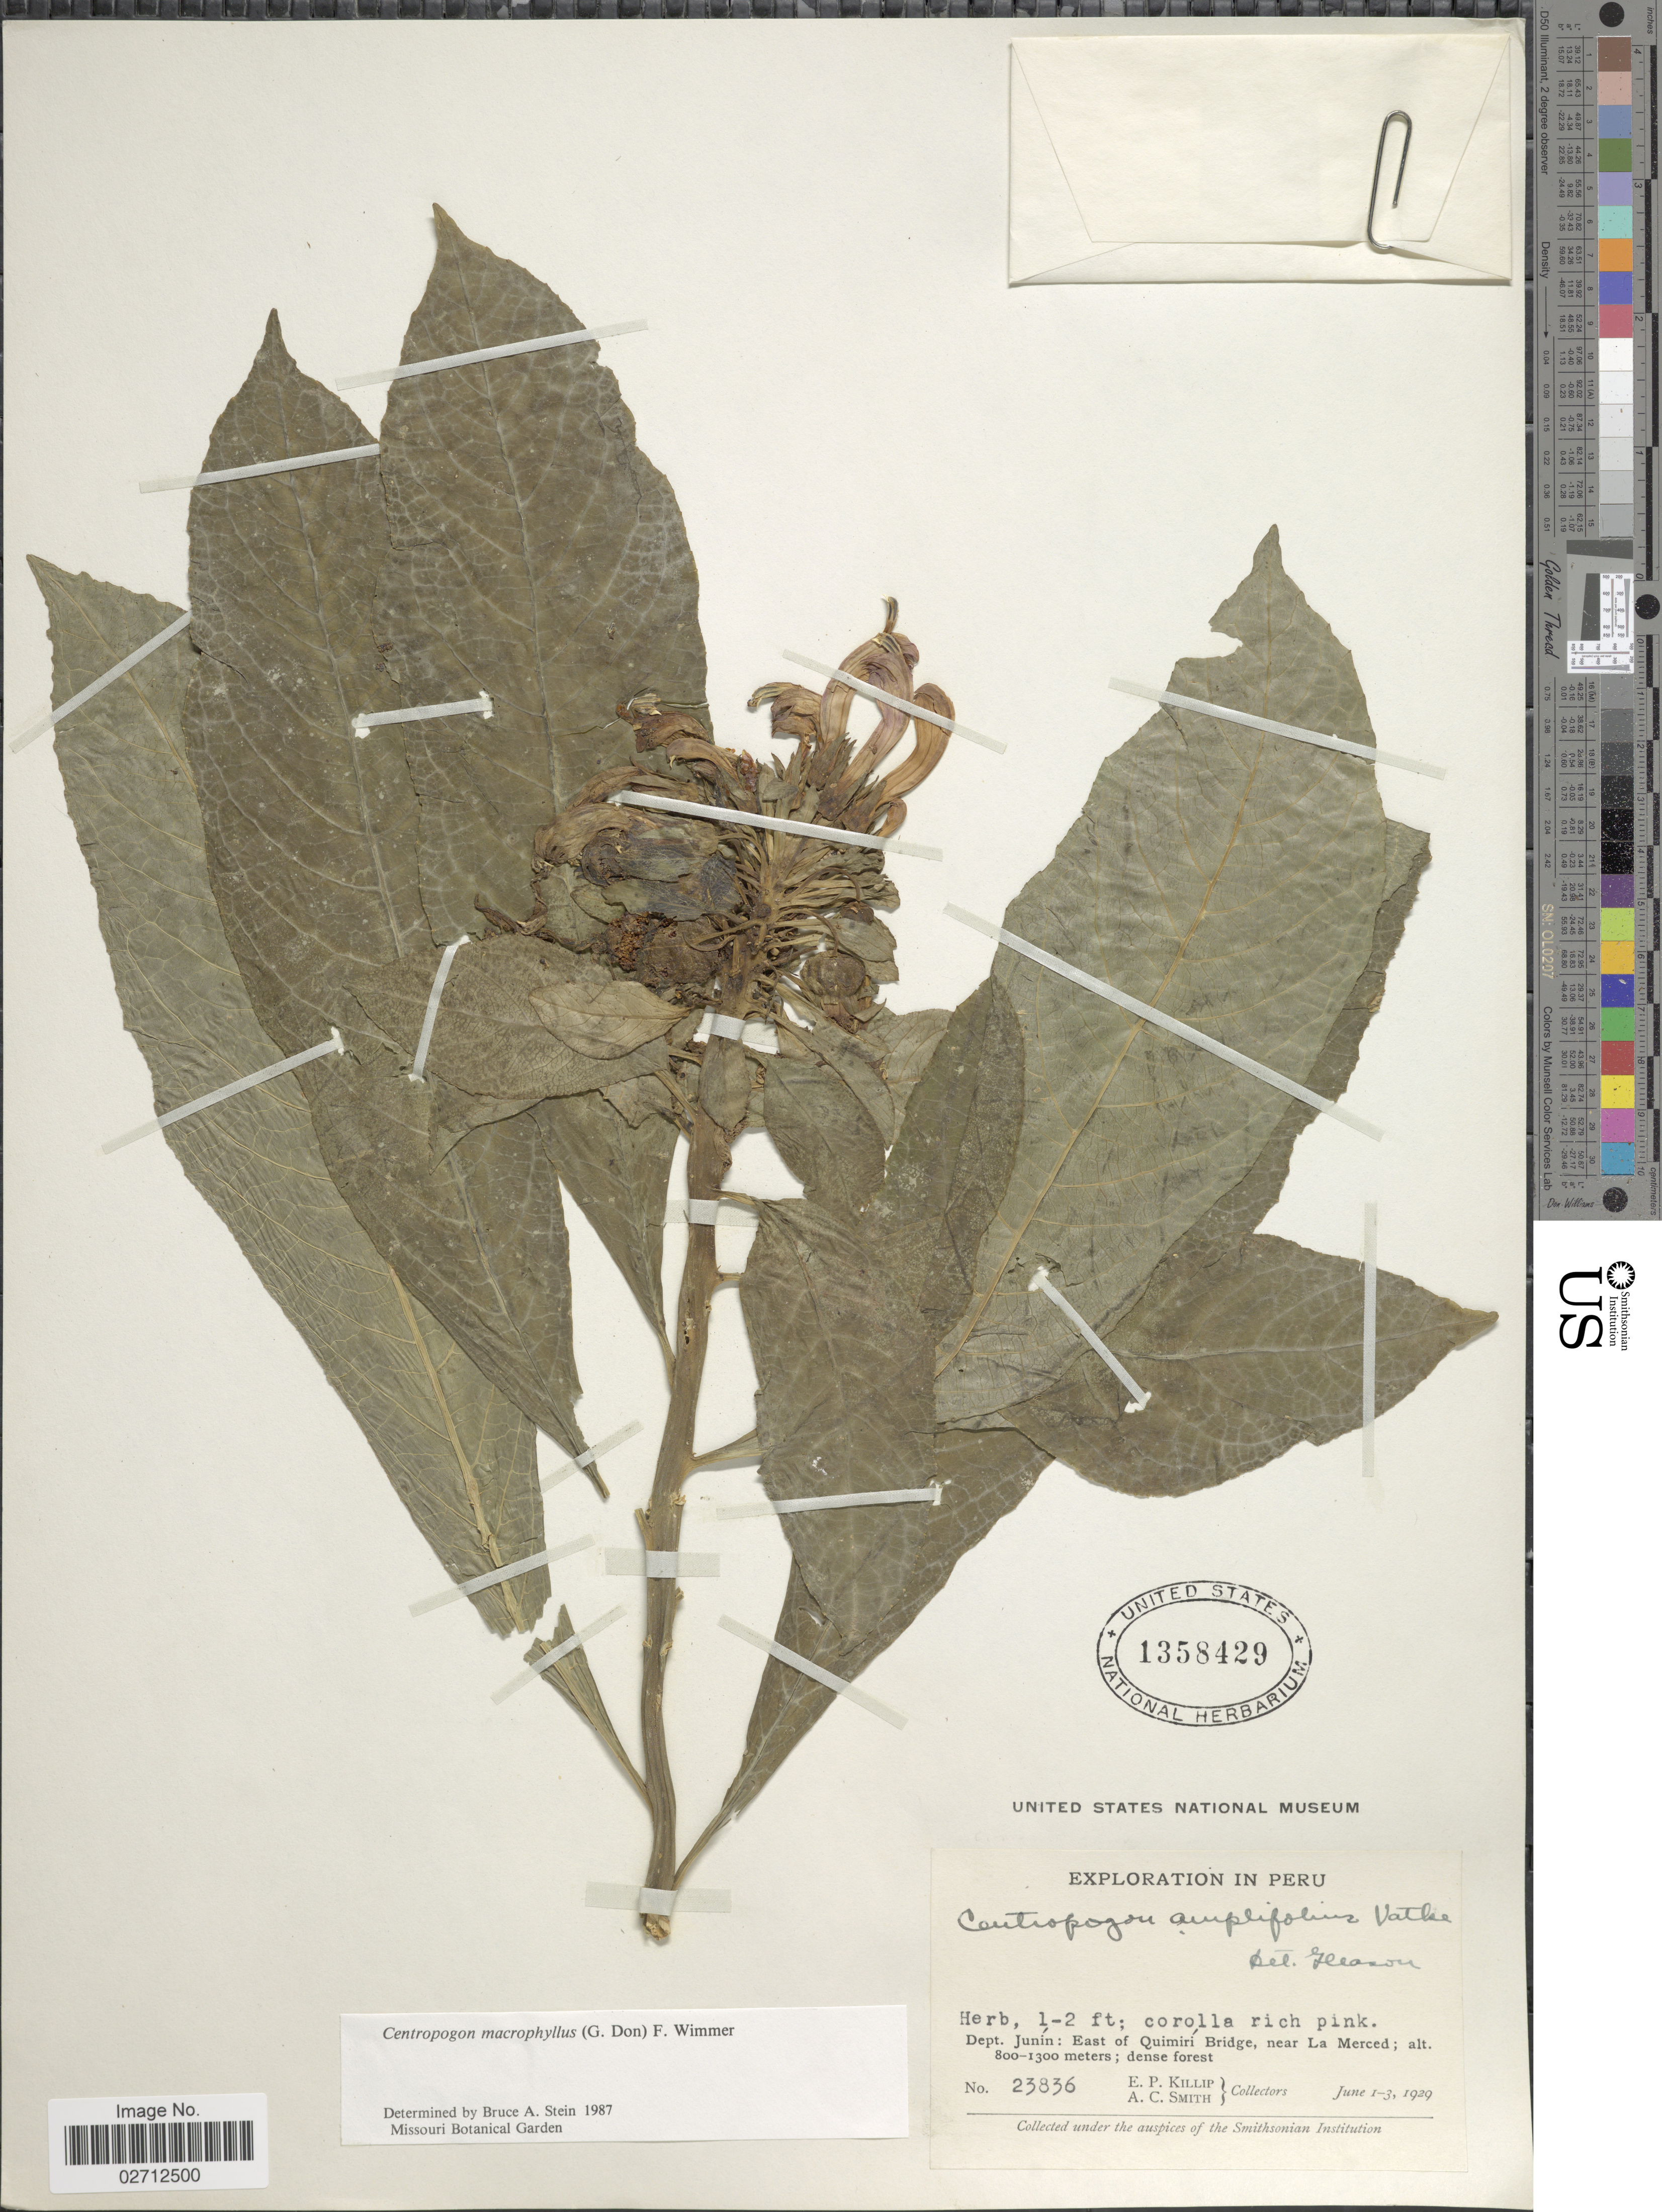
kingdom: Plantae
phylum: Tracheophyta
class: Magnoliopsida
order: Asterales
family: Campanulaceae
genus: Centropogon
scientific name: Centropogon macrophyllus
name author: (G. Don) E. Wimm.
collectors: E. P. Killip & A. C. Smith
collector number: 23836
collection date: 1929-06-01/1929-06-03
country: Peru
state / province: Junín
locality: Dept. Junín: East of Quimirí Bridge, near La Merced; dense forest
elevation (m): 800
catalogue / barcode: US 1358429